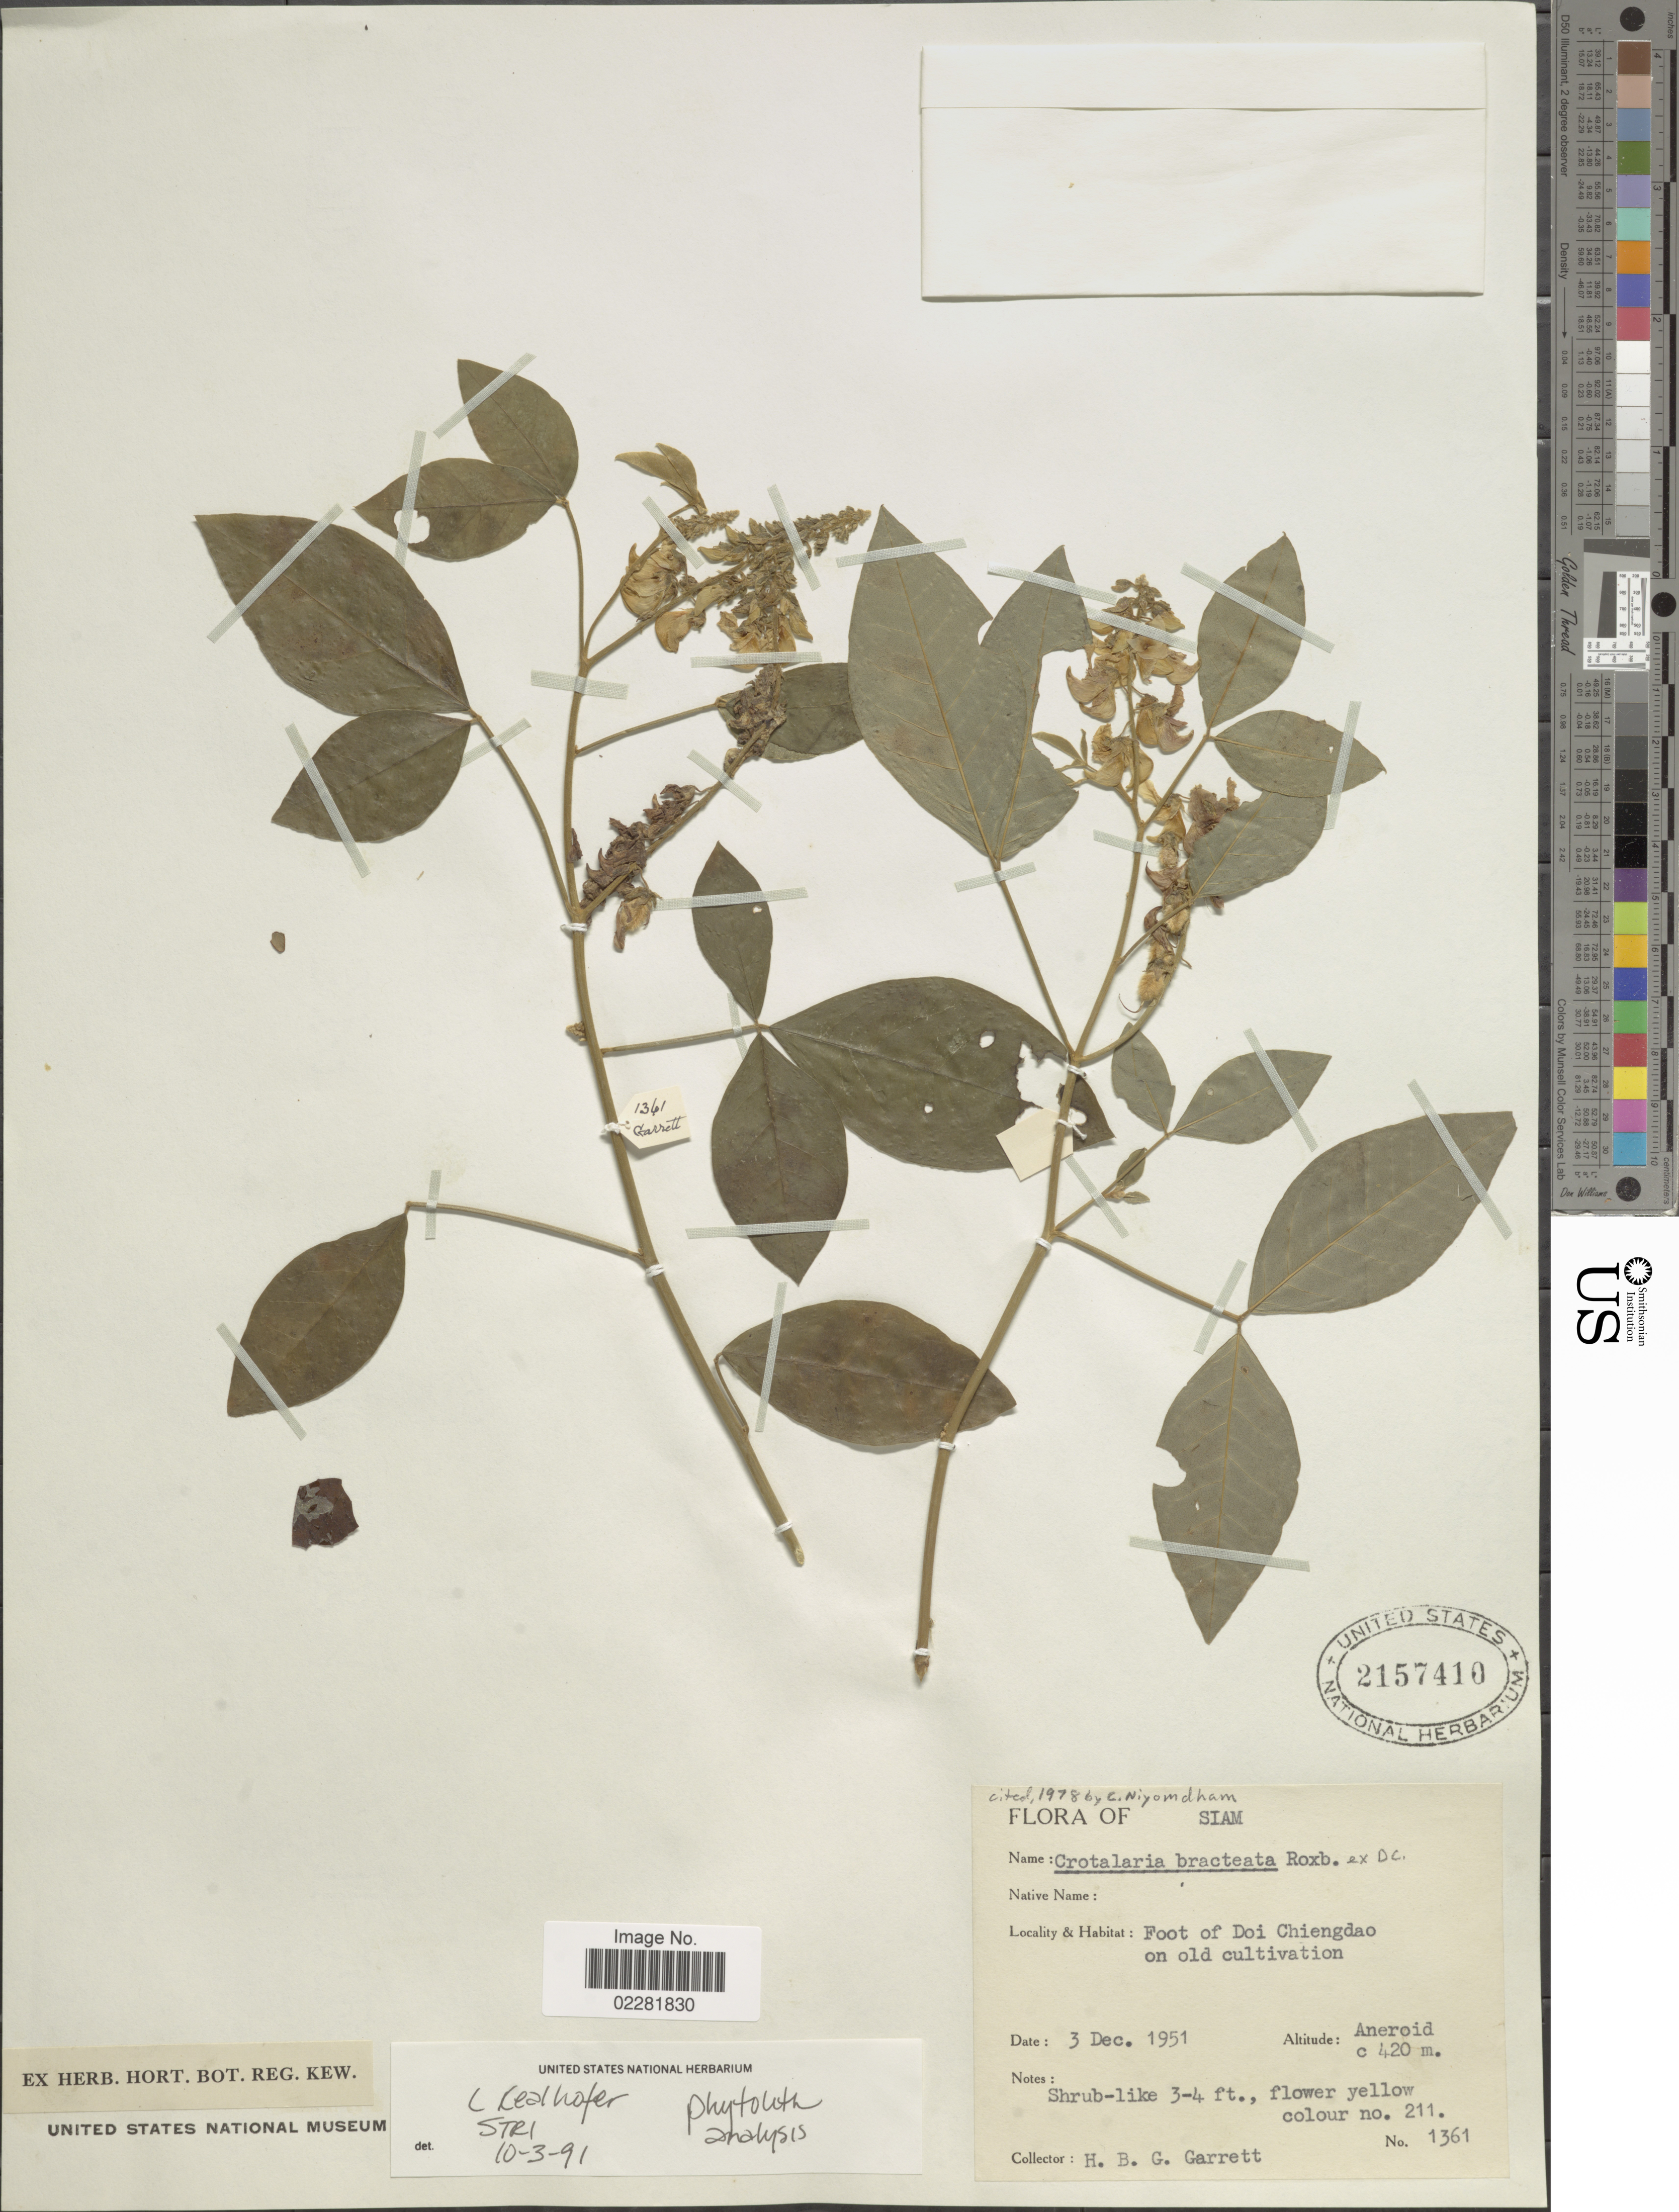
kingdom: Plantae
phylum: Tracheophyta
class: Magnoliopsida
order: Fabales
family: Fabaceae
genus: Crotalaria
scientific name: Crotalaria bracteata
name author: Roxb. ex DC.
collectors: H. Garrett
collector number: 1361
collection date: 1951-12-03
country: Thailand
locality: Siam, foot of Doi Chiengdao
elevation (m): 420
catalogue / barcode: US 2157410